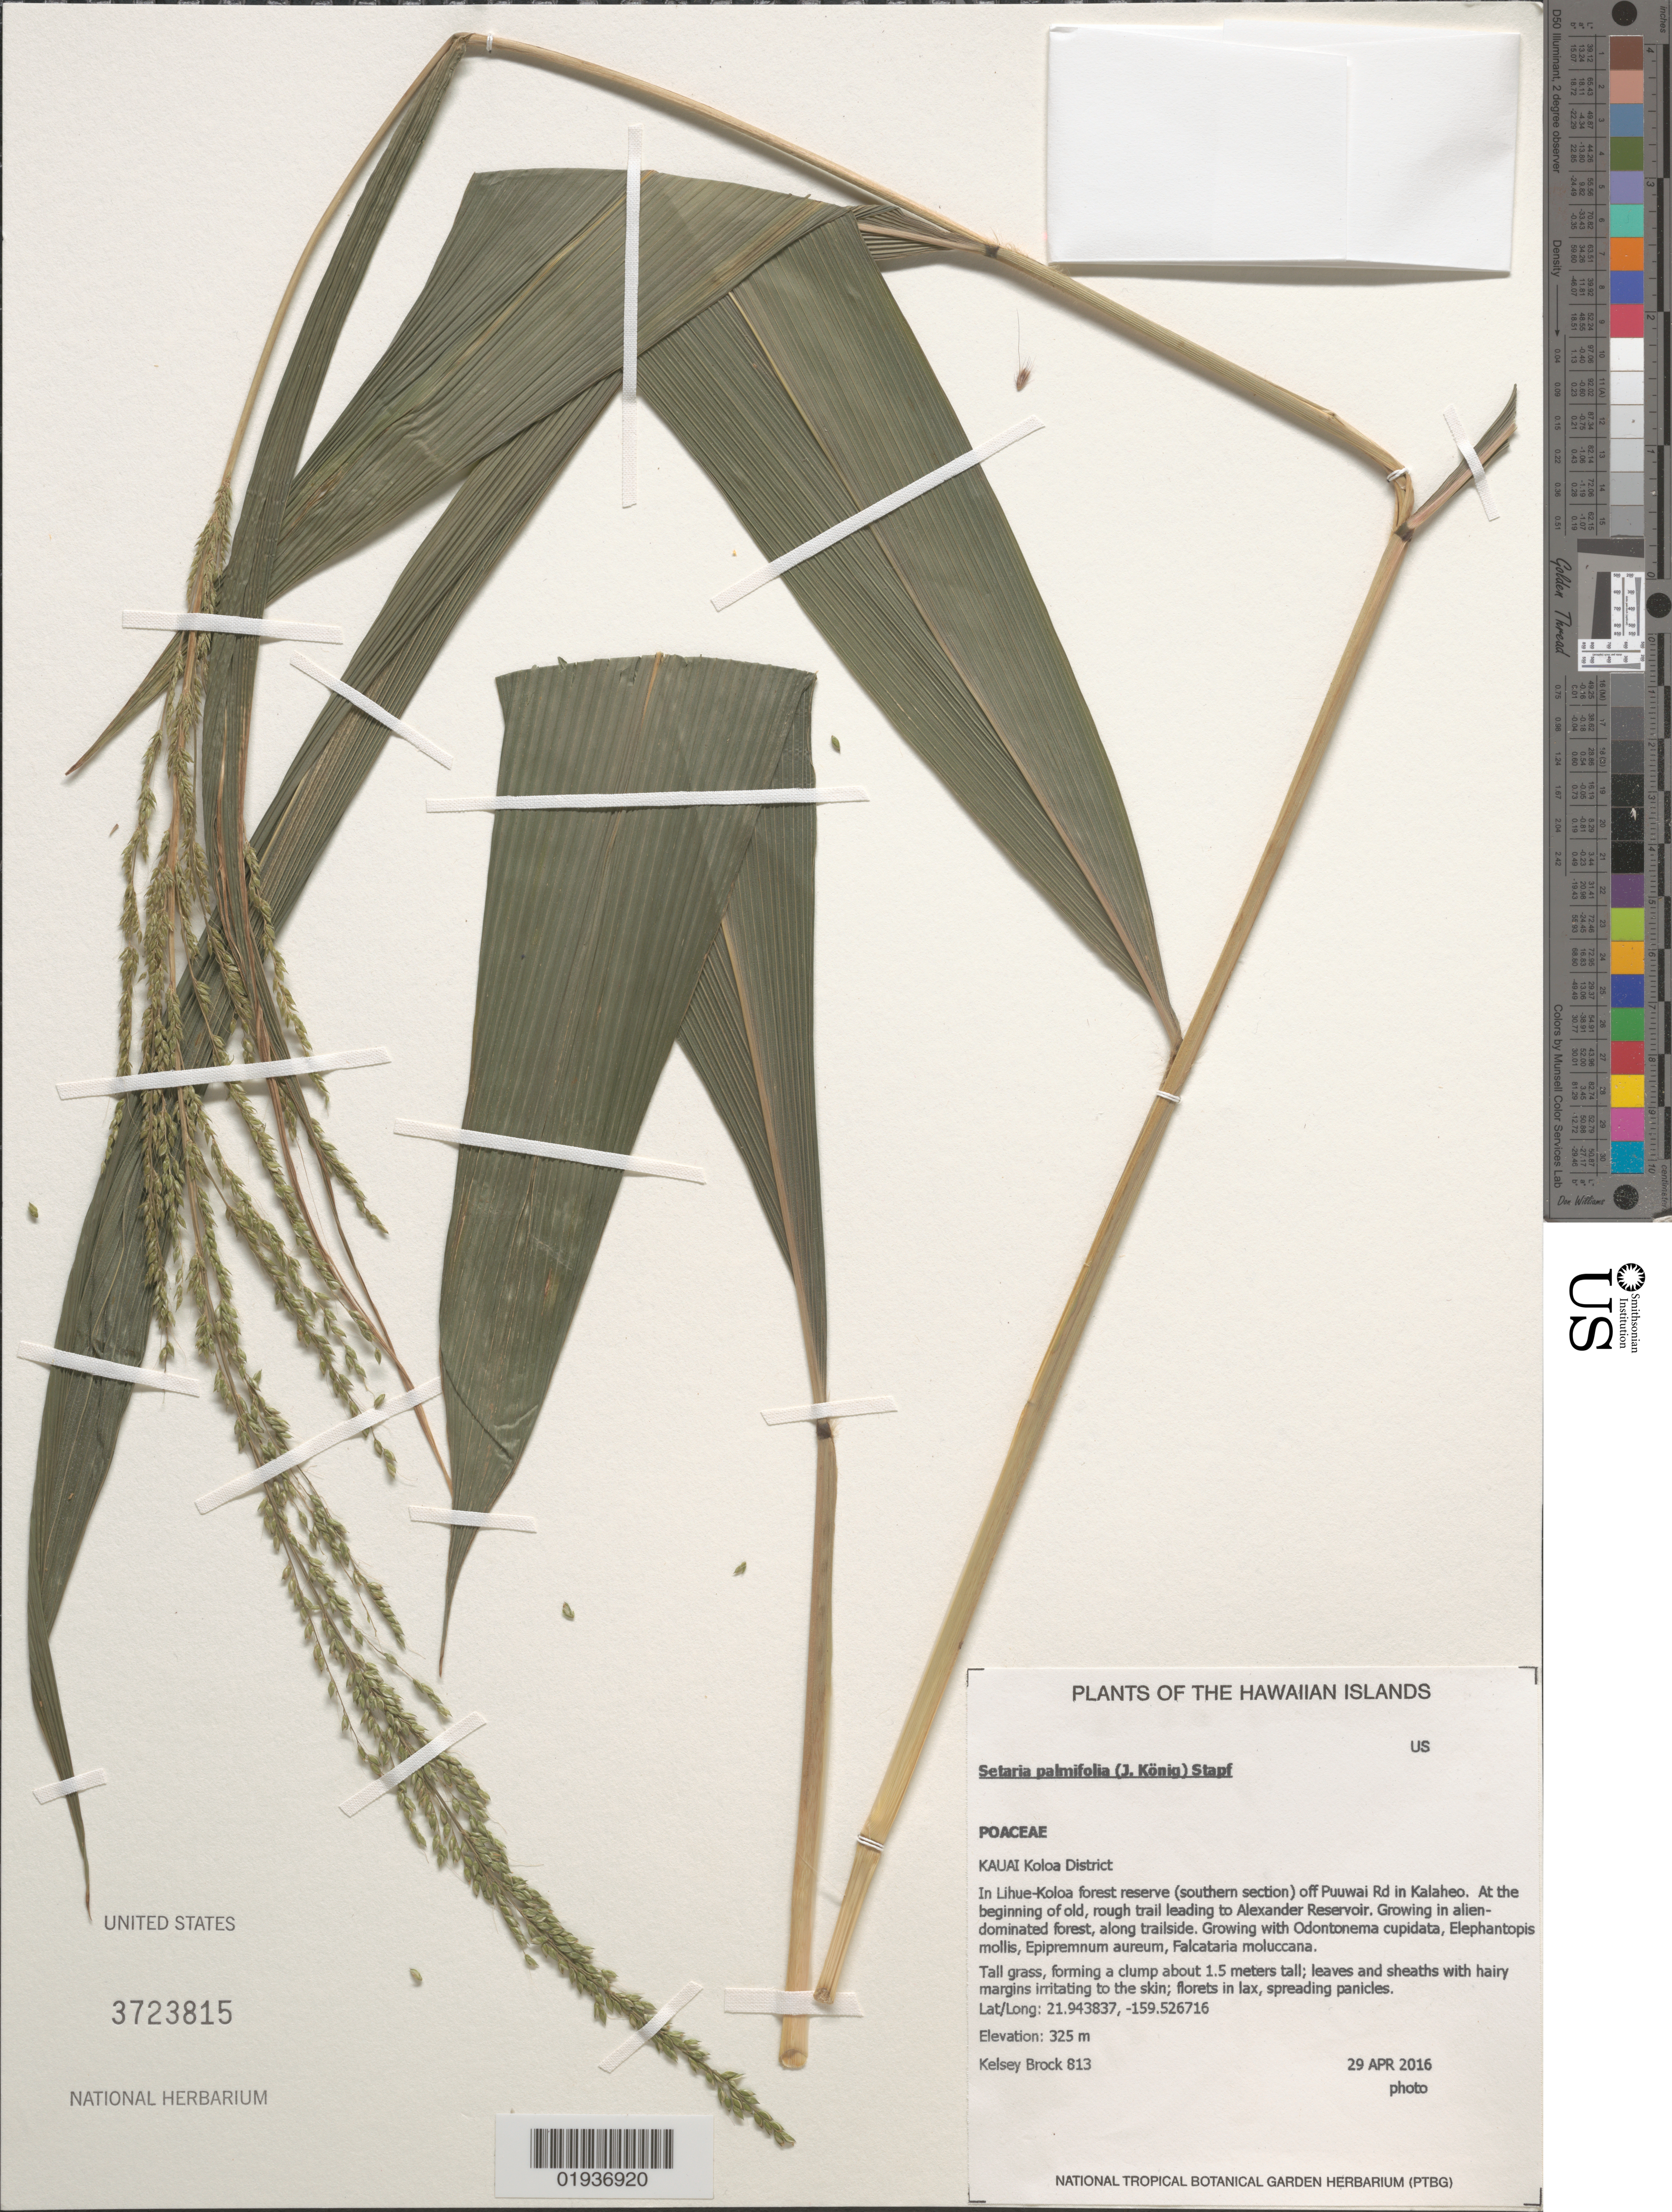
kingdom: Plantae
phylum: Tracheophyta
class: Liliopsida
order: Poales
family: Poaceae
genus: Setaria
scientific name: Setaria palmifolia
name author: (J. Koenig) Stapf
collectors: K. Brock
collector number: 813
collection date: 2016-04-29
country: United States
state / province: Hawaii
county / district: Kauai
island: Kaua'i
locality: Koloa District, in Lihue-Koloa forest reserve (southern section) off Puuwai Rd in Kalaheo, at the beginning of old, rough trail leading to Alexander Reservoir.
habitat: Alien dominated forest, along trailside.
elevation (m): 325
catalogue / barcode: US 3723815